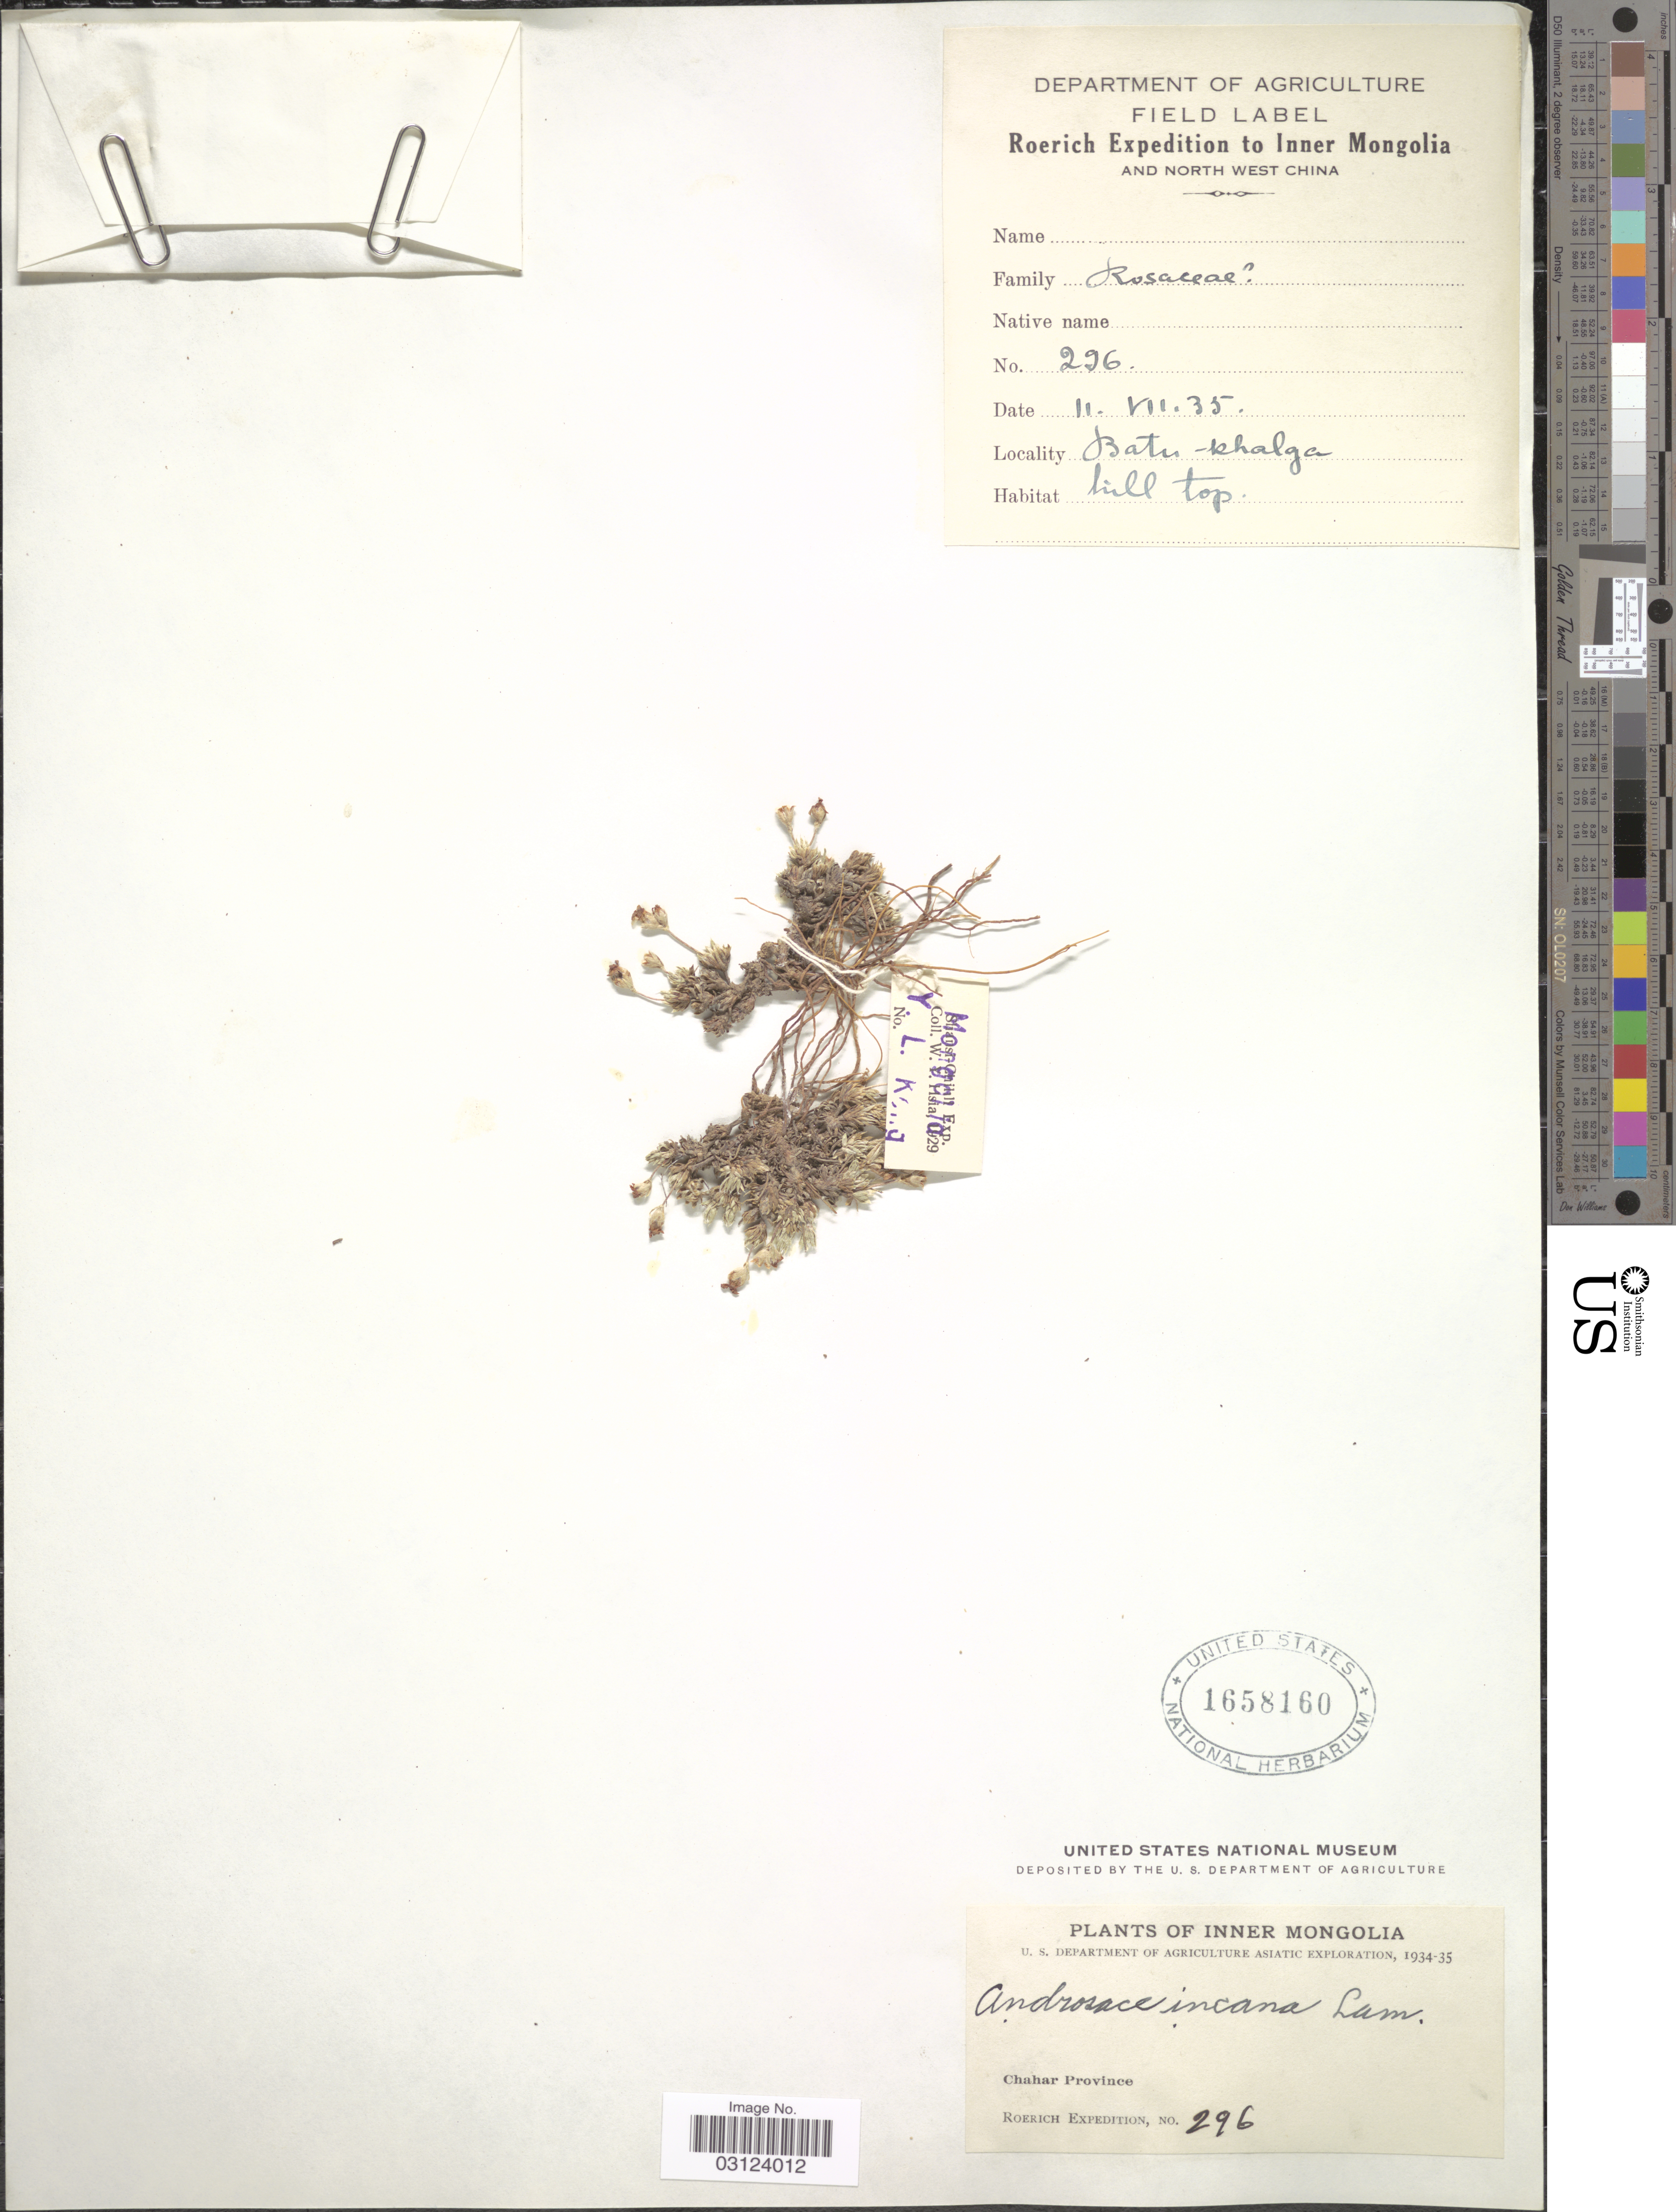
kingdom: Plantae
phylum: Tracheophyta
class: Magnoliopsida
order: Ericales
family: Primulaceae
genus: Androsace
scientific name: Androsace incana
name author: Lam.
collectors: Roerich Expedition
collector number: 296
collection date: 1935-07-11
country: China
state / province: Nei Monggol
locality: Inner Mongolia, Chahar Province, Batu-Khalga, North West China.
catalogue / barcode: US 1658160